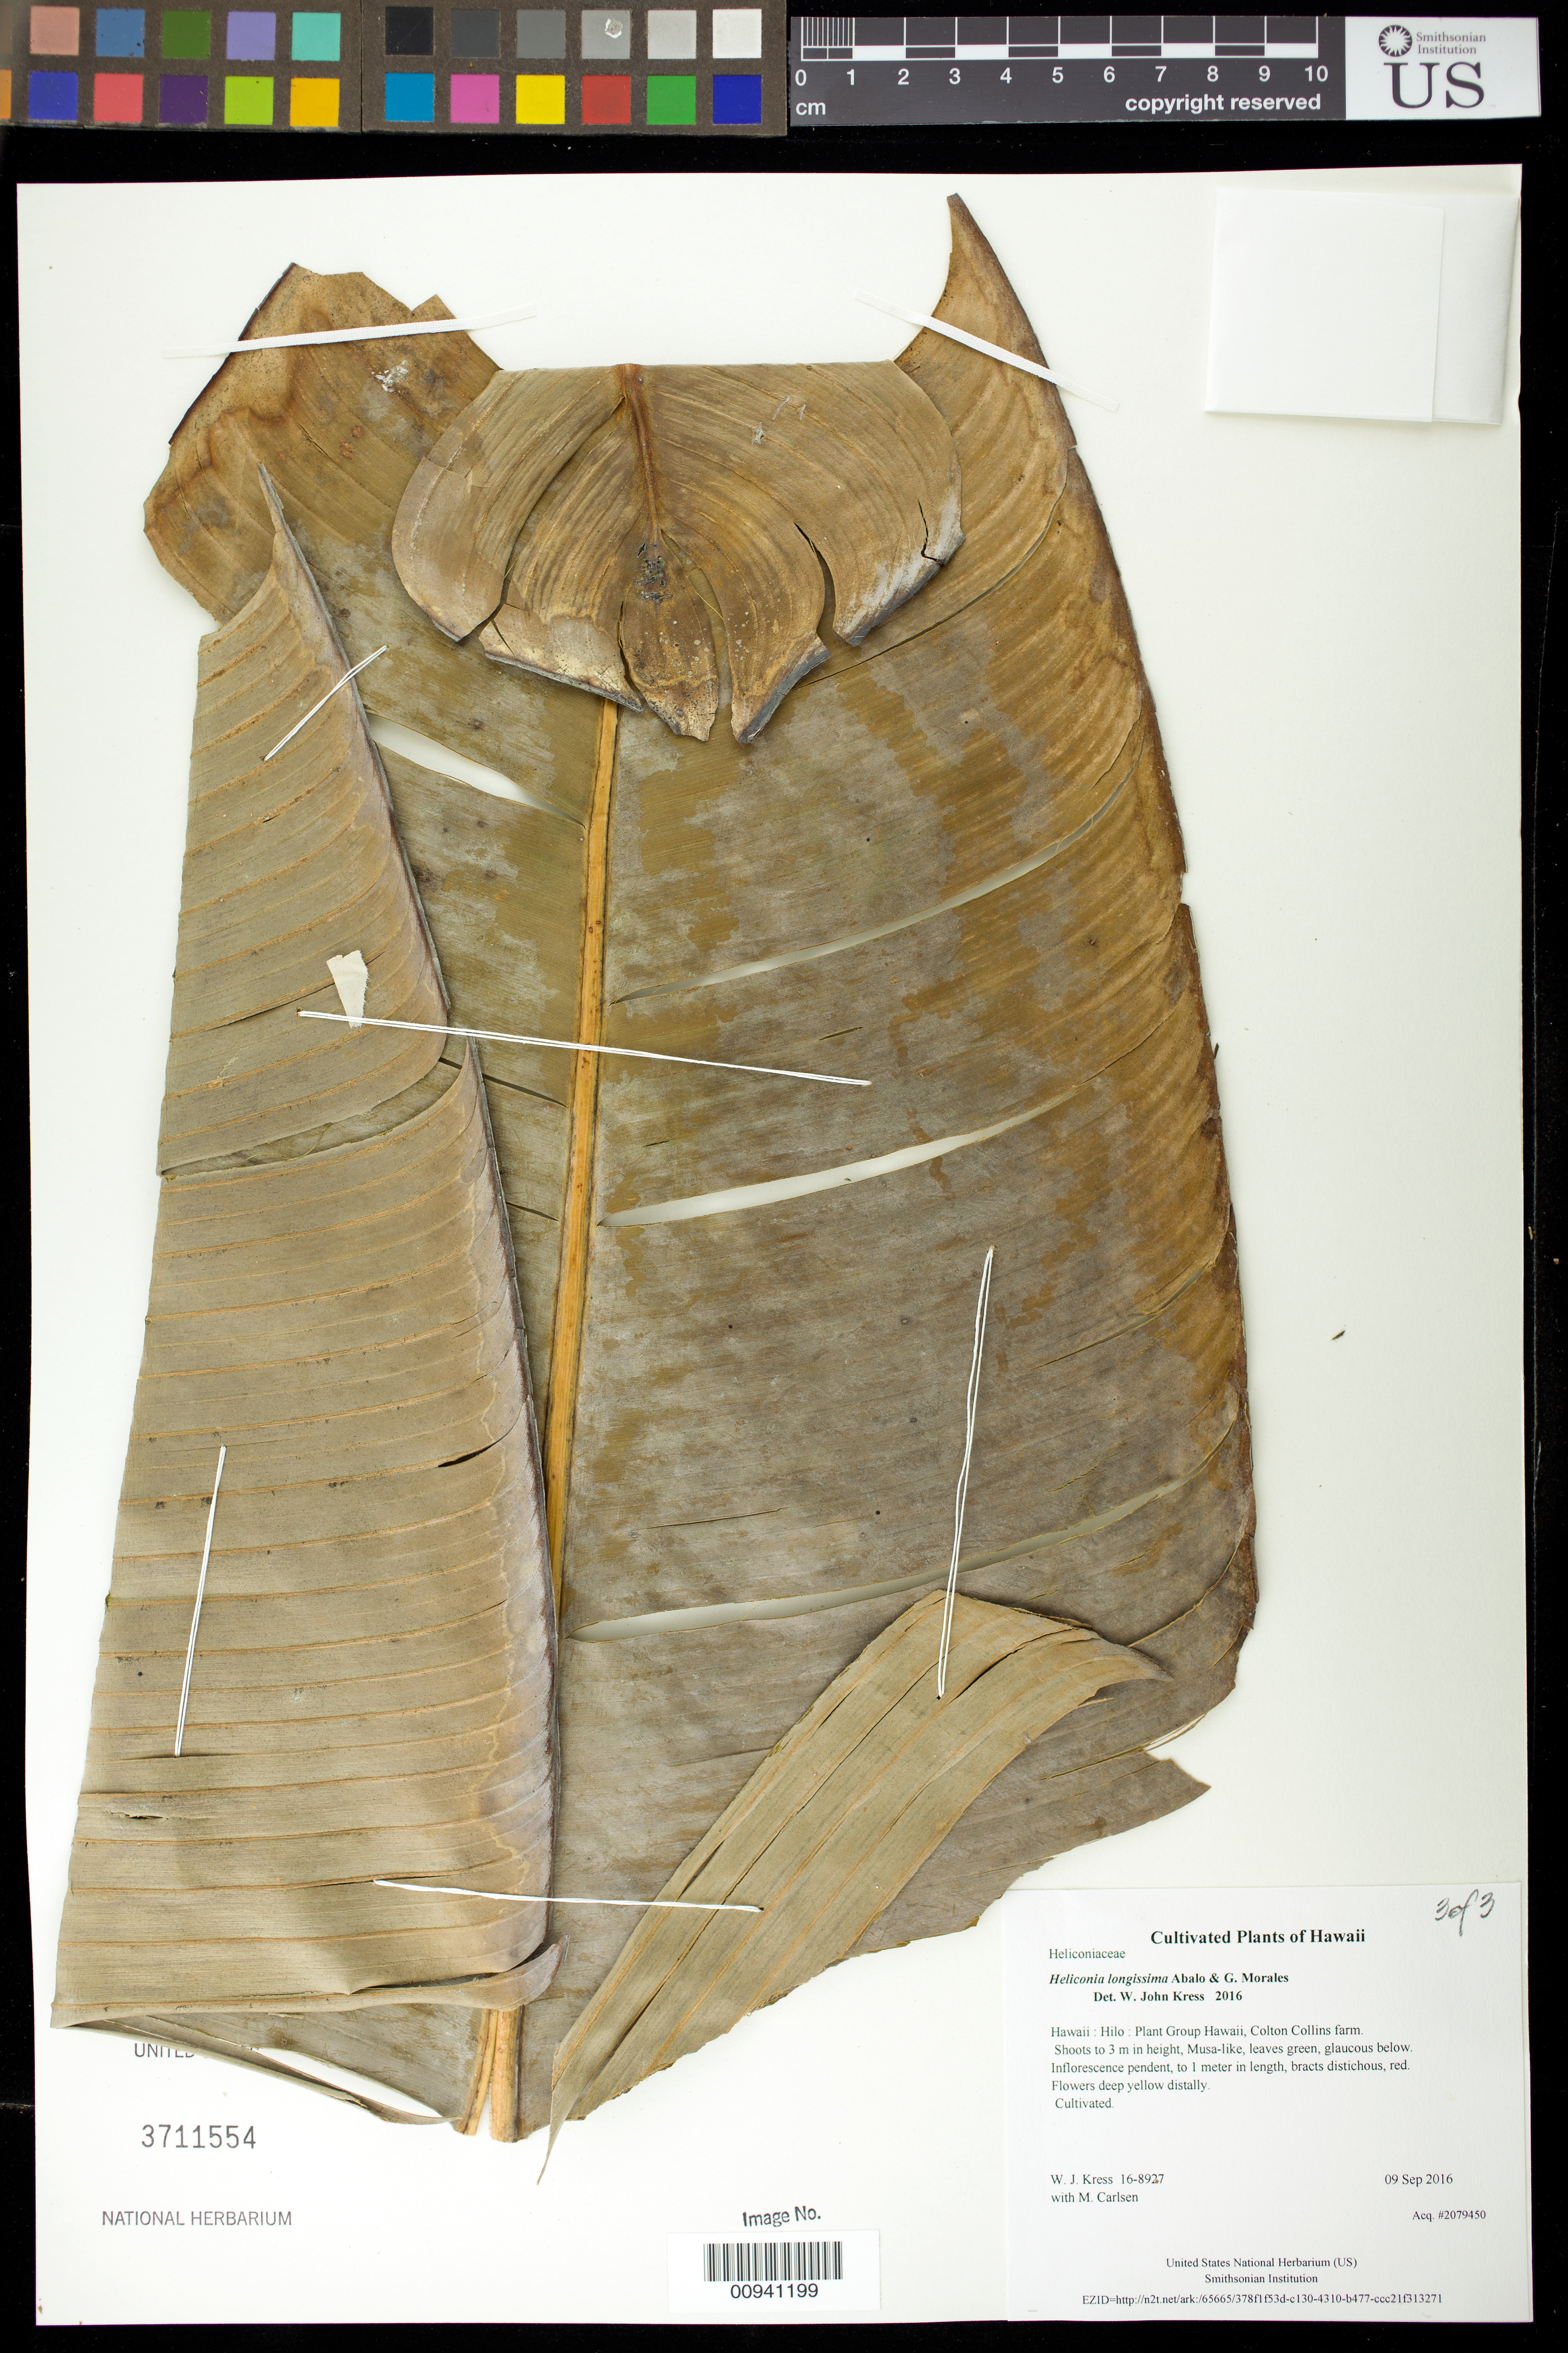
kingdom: Plantae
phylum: Tracheophyta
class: Liliopsida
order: Zingiberales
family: Heliconiaceae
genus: Heliconia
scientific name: Heliconia longissima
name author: Abalo & G. Morales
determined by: Kress, W. J., (US), Smithsonian Institution - National Museum of Natural History (UNITED STATES)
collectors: W. J. Kress & M. M. Carlsen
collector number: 16-8927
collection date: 2016-09-09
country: United States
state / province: Hawaii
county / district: Hawaii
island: Hawaii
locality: Plant Group Hawaii, Colton Collins farm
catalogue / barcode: US 3711554